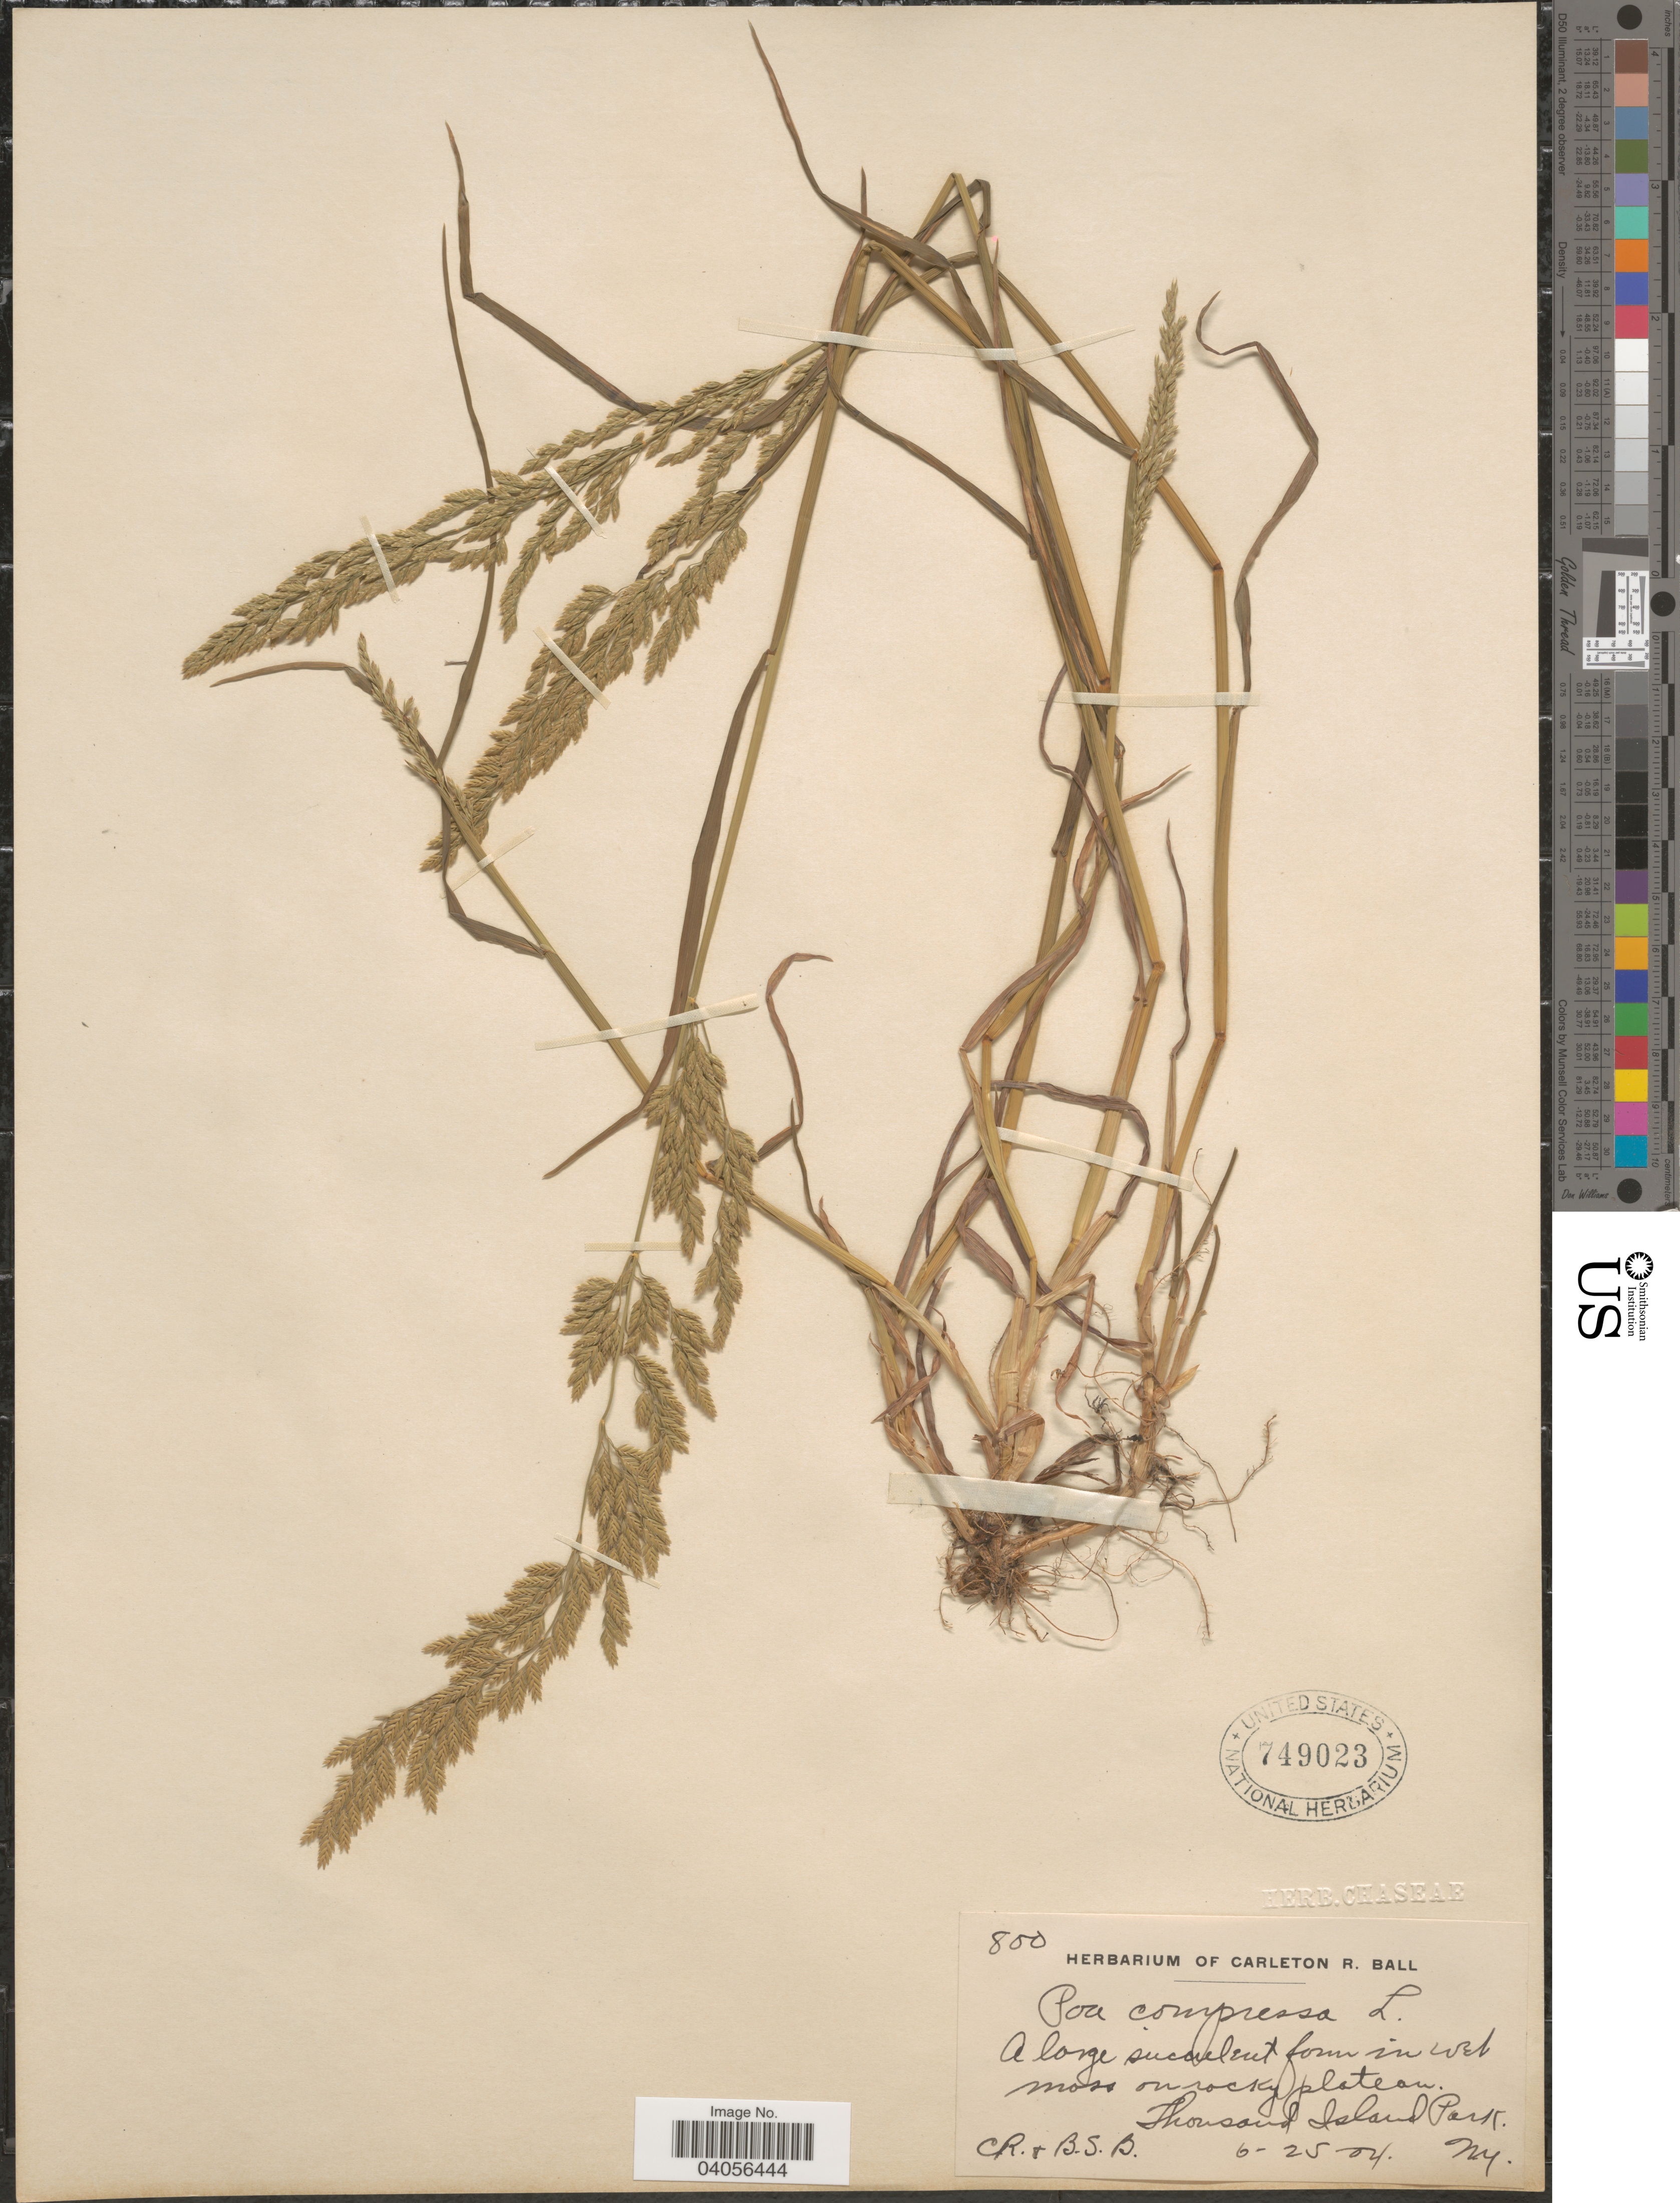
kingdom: Plantae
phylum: Tracheophyta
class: Liliopsida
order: Poales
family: Poaceae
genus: Poa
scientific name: Poa compressa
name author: L.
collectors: C. R. Ball & B. S. Ball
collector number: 800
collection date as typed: Transcribed d/m/y: 25/6/4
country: United States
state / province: New York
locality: Thousand Island Park.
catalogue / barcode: US 749023